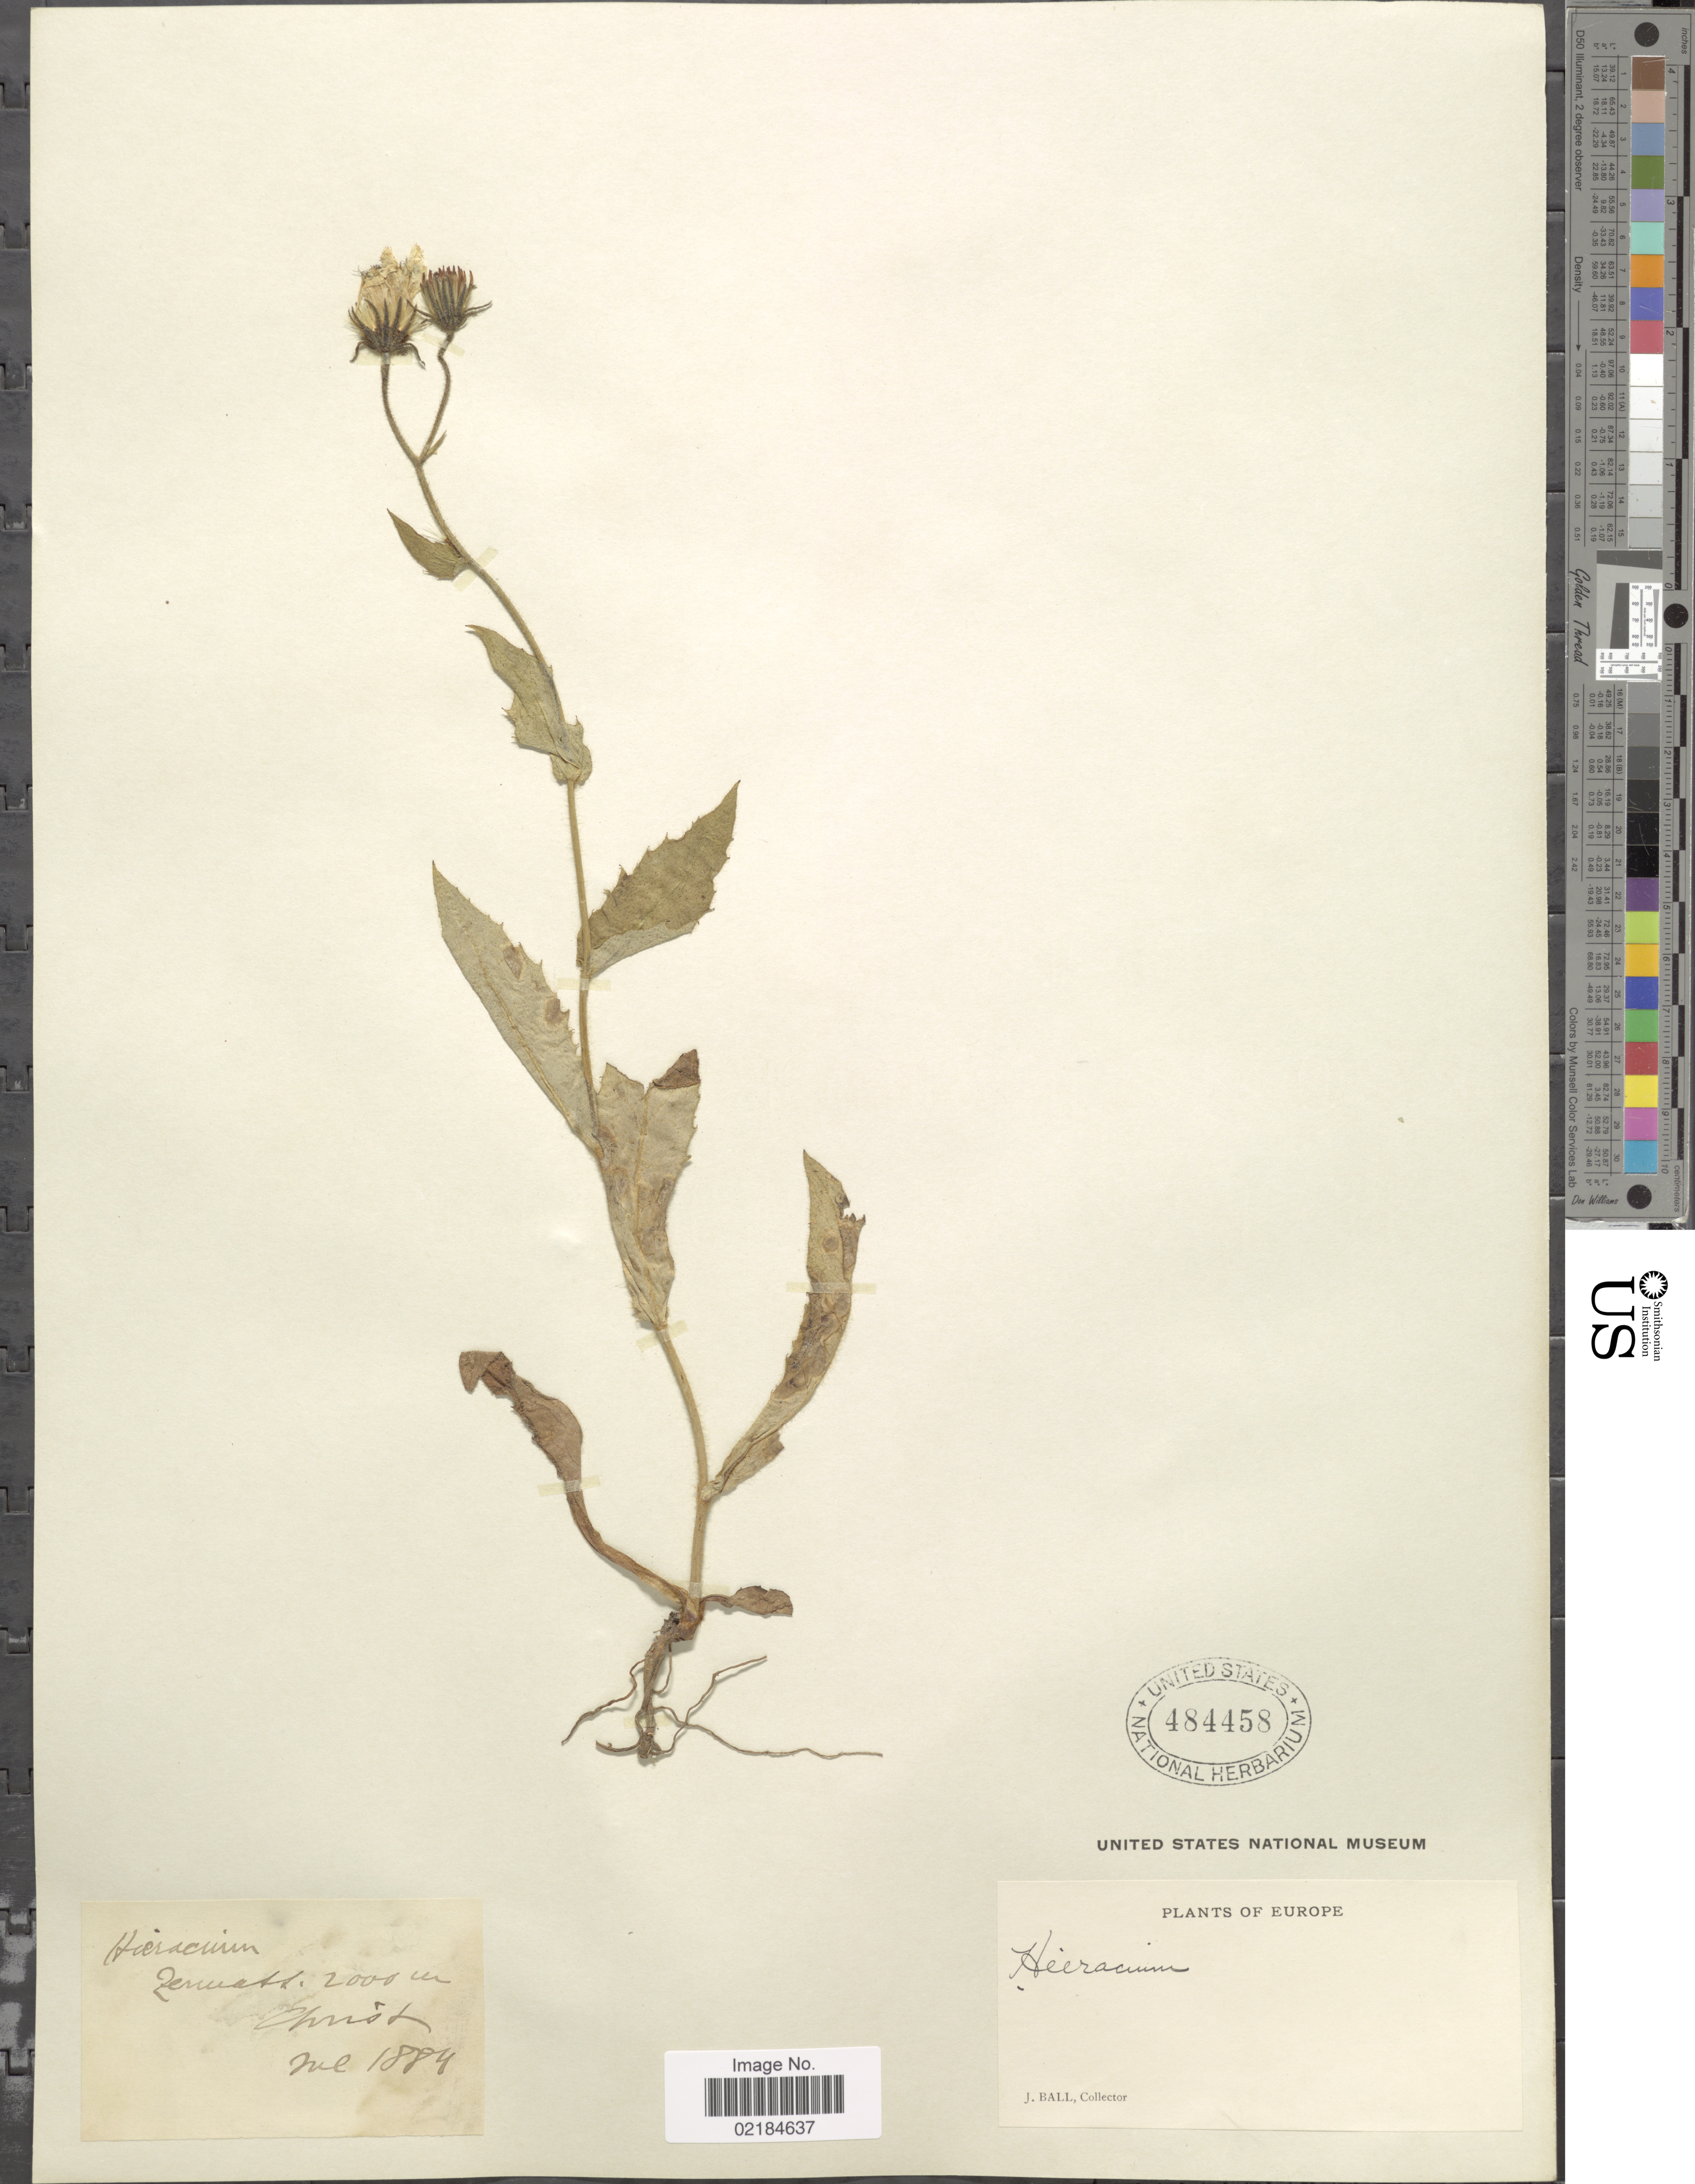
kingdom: Plantae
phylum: Tracheophyta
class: Magnoliopsida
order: Asterales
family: Asteraceae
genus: Hieracium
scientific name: Hieracium repandulare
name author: Druce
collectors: J. Ball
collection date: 1884-07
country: Switzerland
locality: Zermatt, Christ, Europe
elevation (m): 2000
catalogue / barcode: US 484458